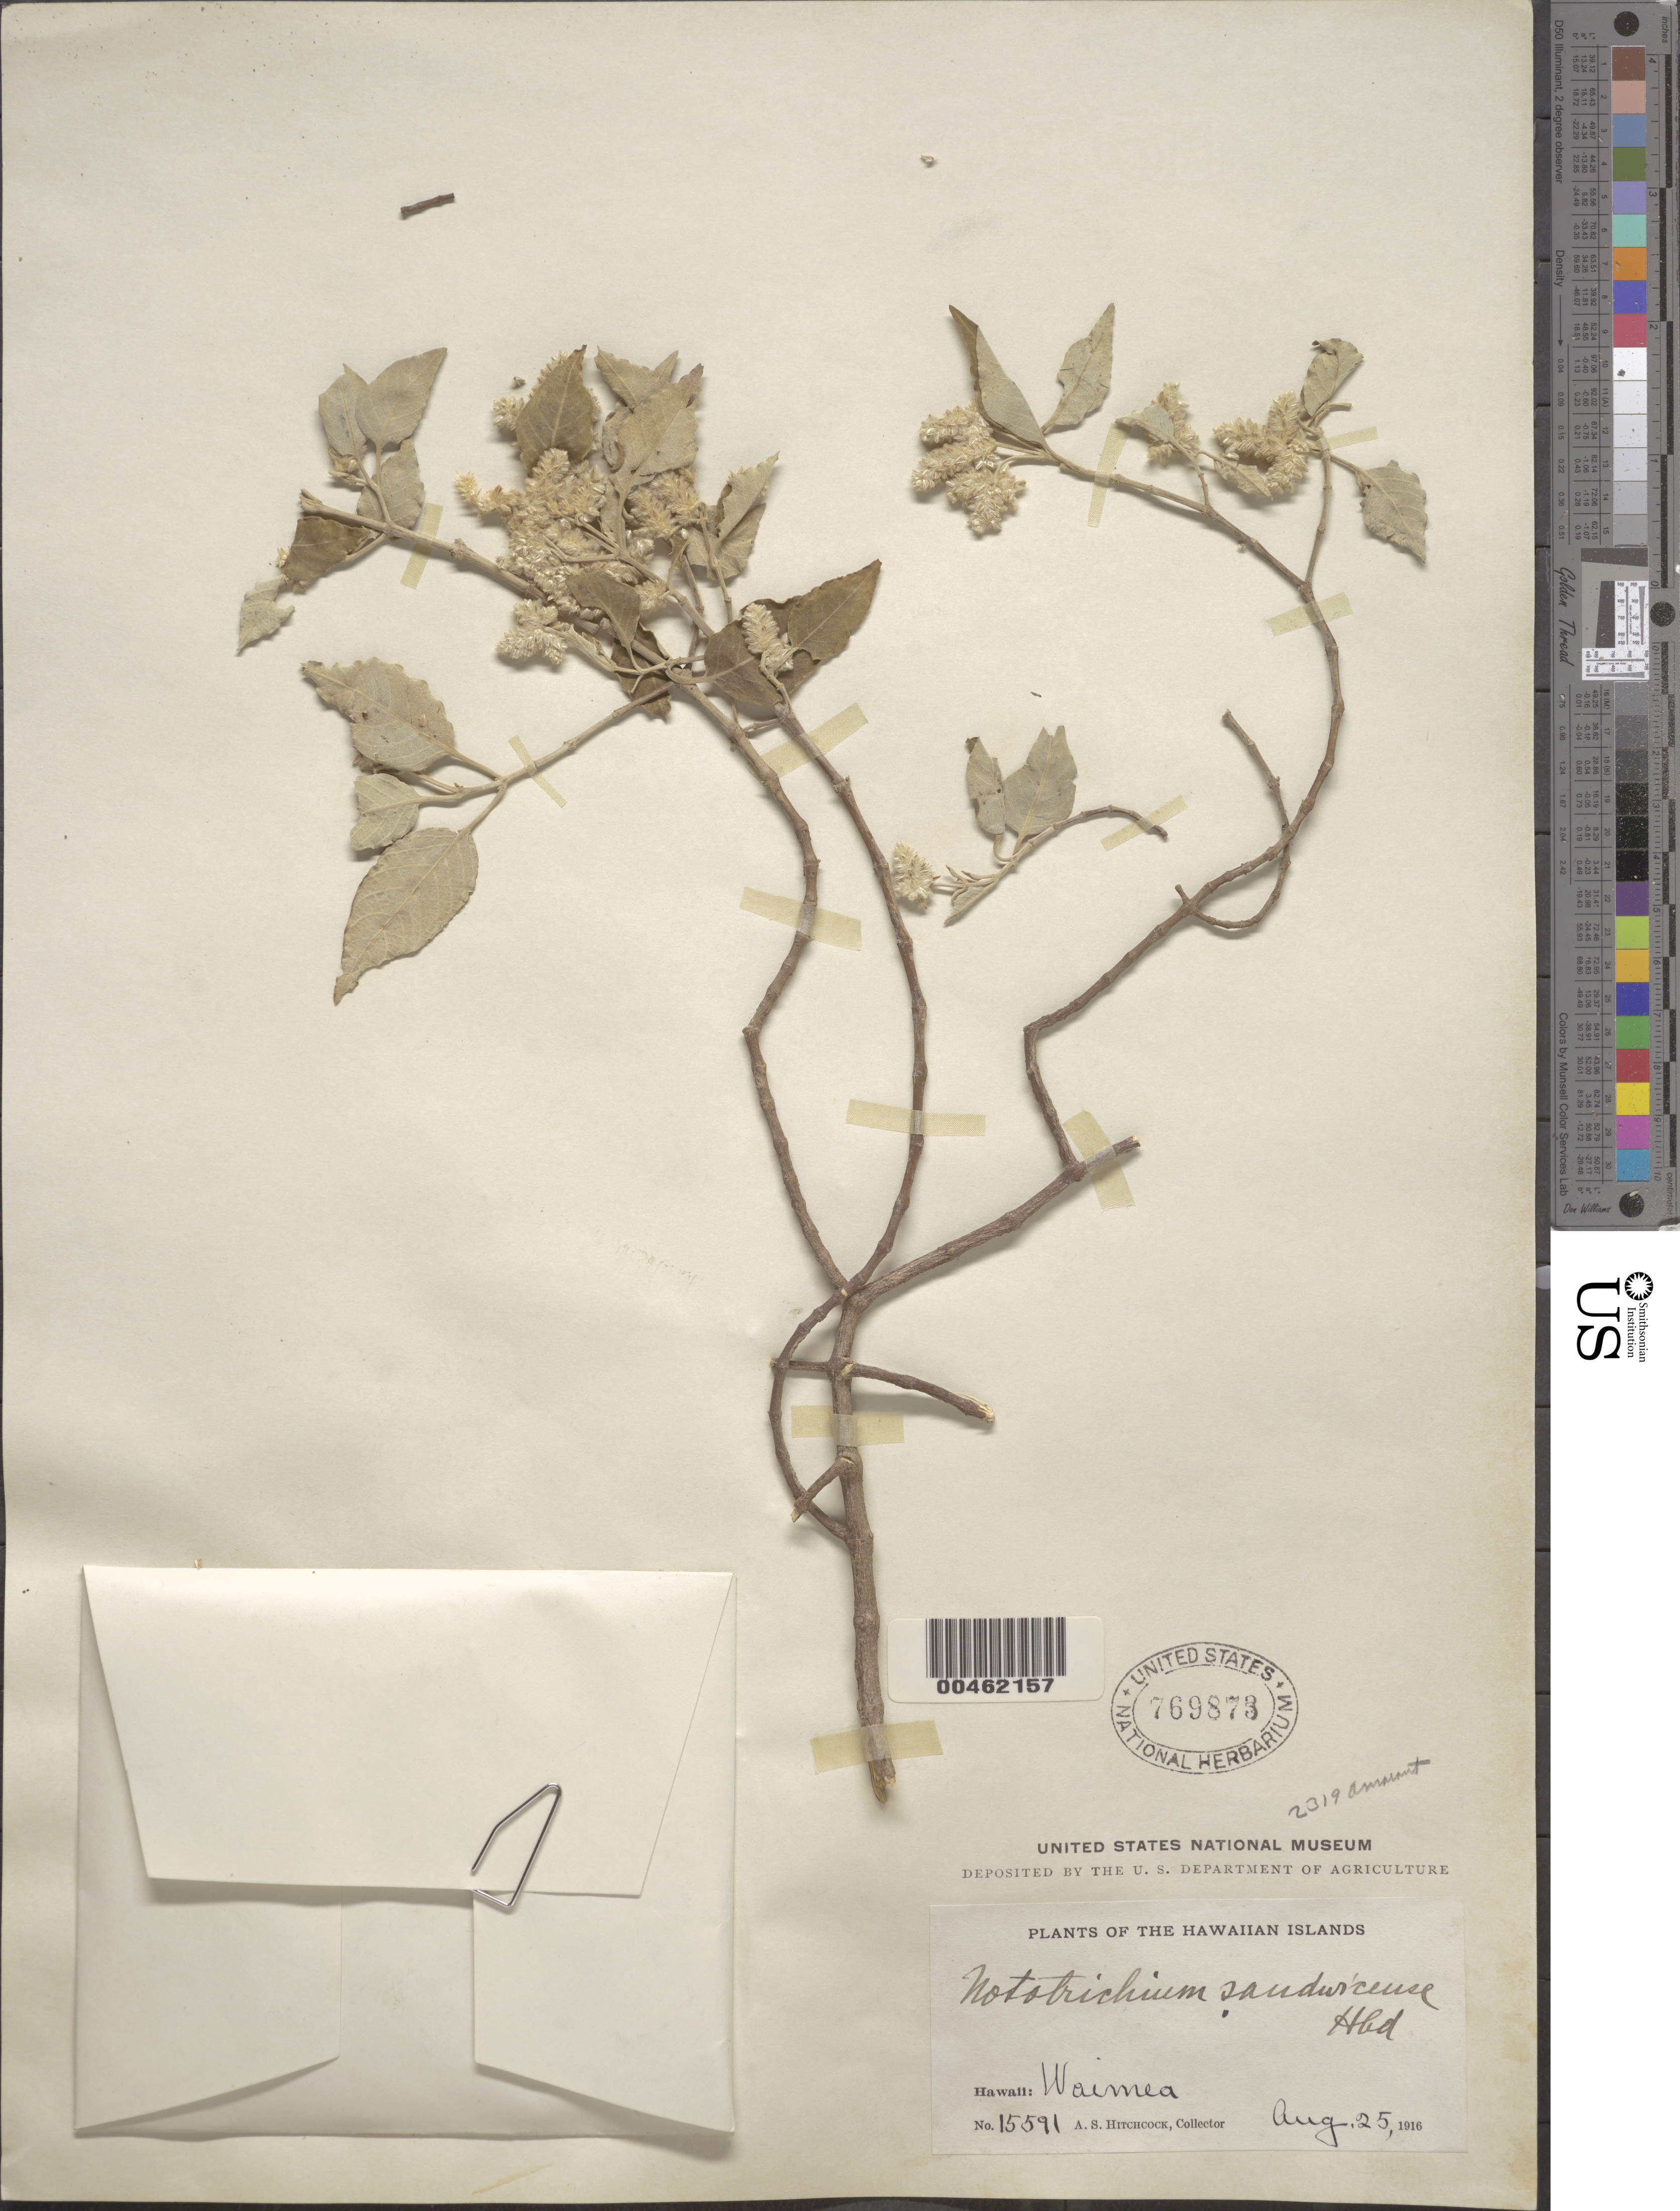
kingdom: Plantae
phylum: Tracheophyta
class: Magnoliopsida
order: Caryophyllales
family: Amaranthaceae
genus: Achyranthes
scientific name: Achyranthes sandwicensis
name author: (A. Gray) Di Vincenzo et al.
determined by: Wagner, W. L., (BOT), Smithsonian Institution - National Museum of Natural History (UNITED STATES)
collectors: A. S. Hitchcock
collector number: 15591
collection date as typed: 25 Aug 1916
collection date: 1916-08-25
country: United States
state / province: Hawaii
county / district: Kauai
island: Kaua'i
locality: Waimea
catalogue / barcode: US 769873